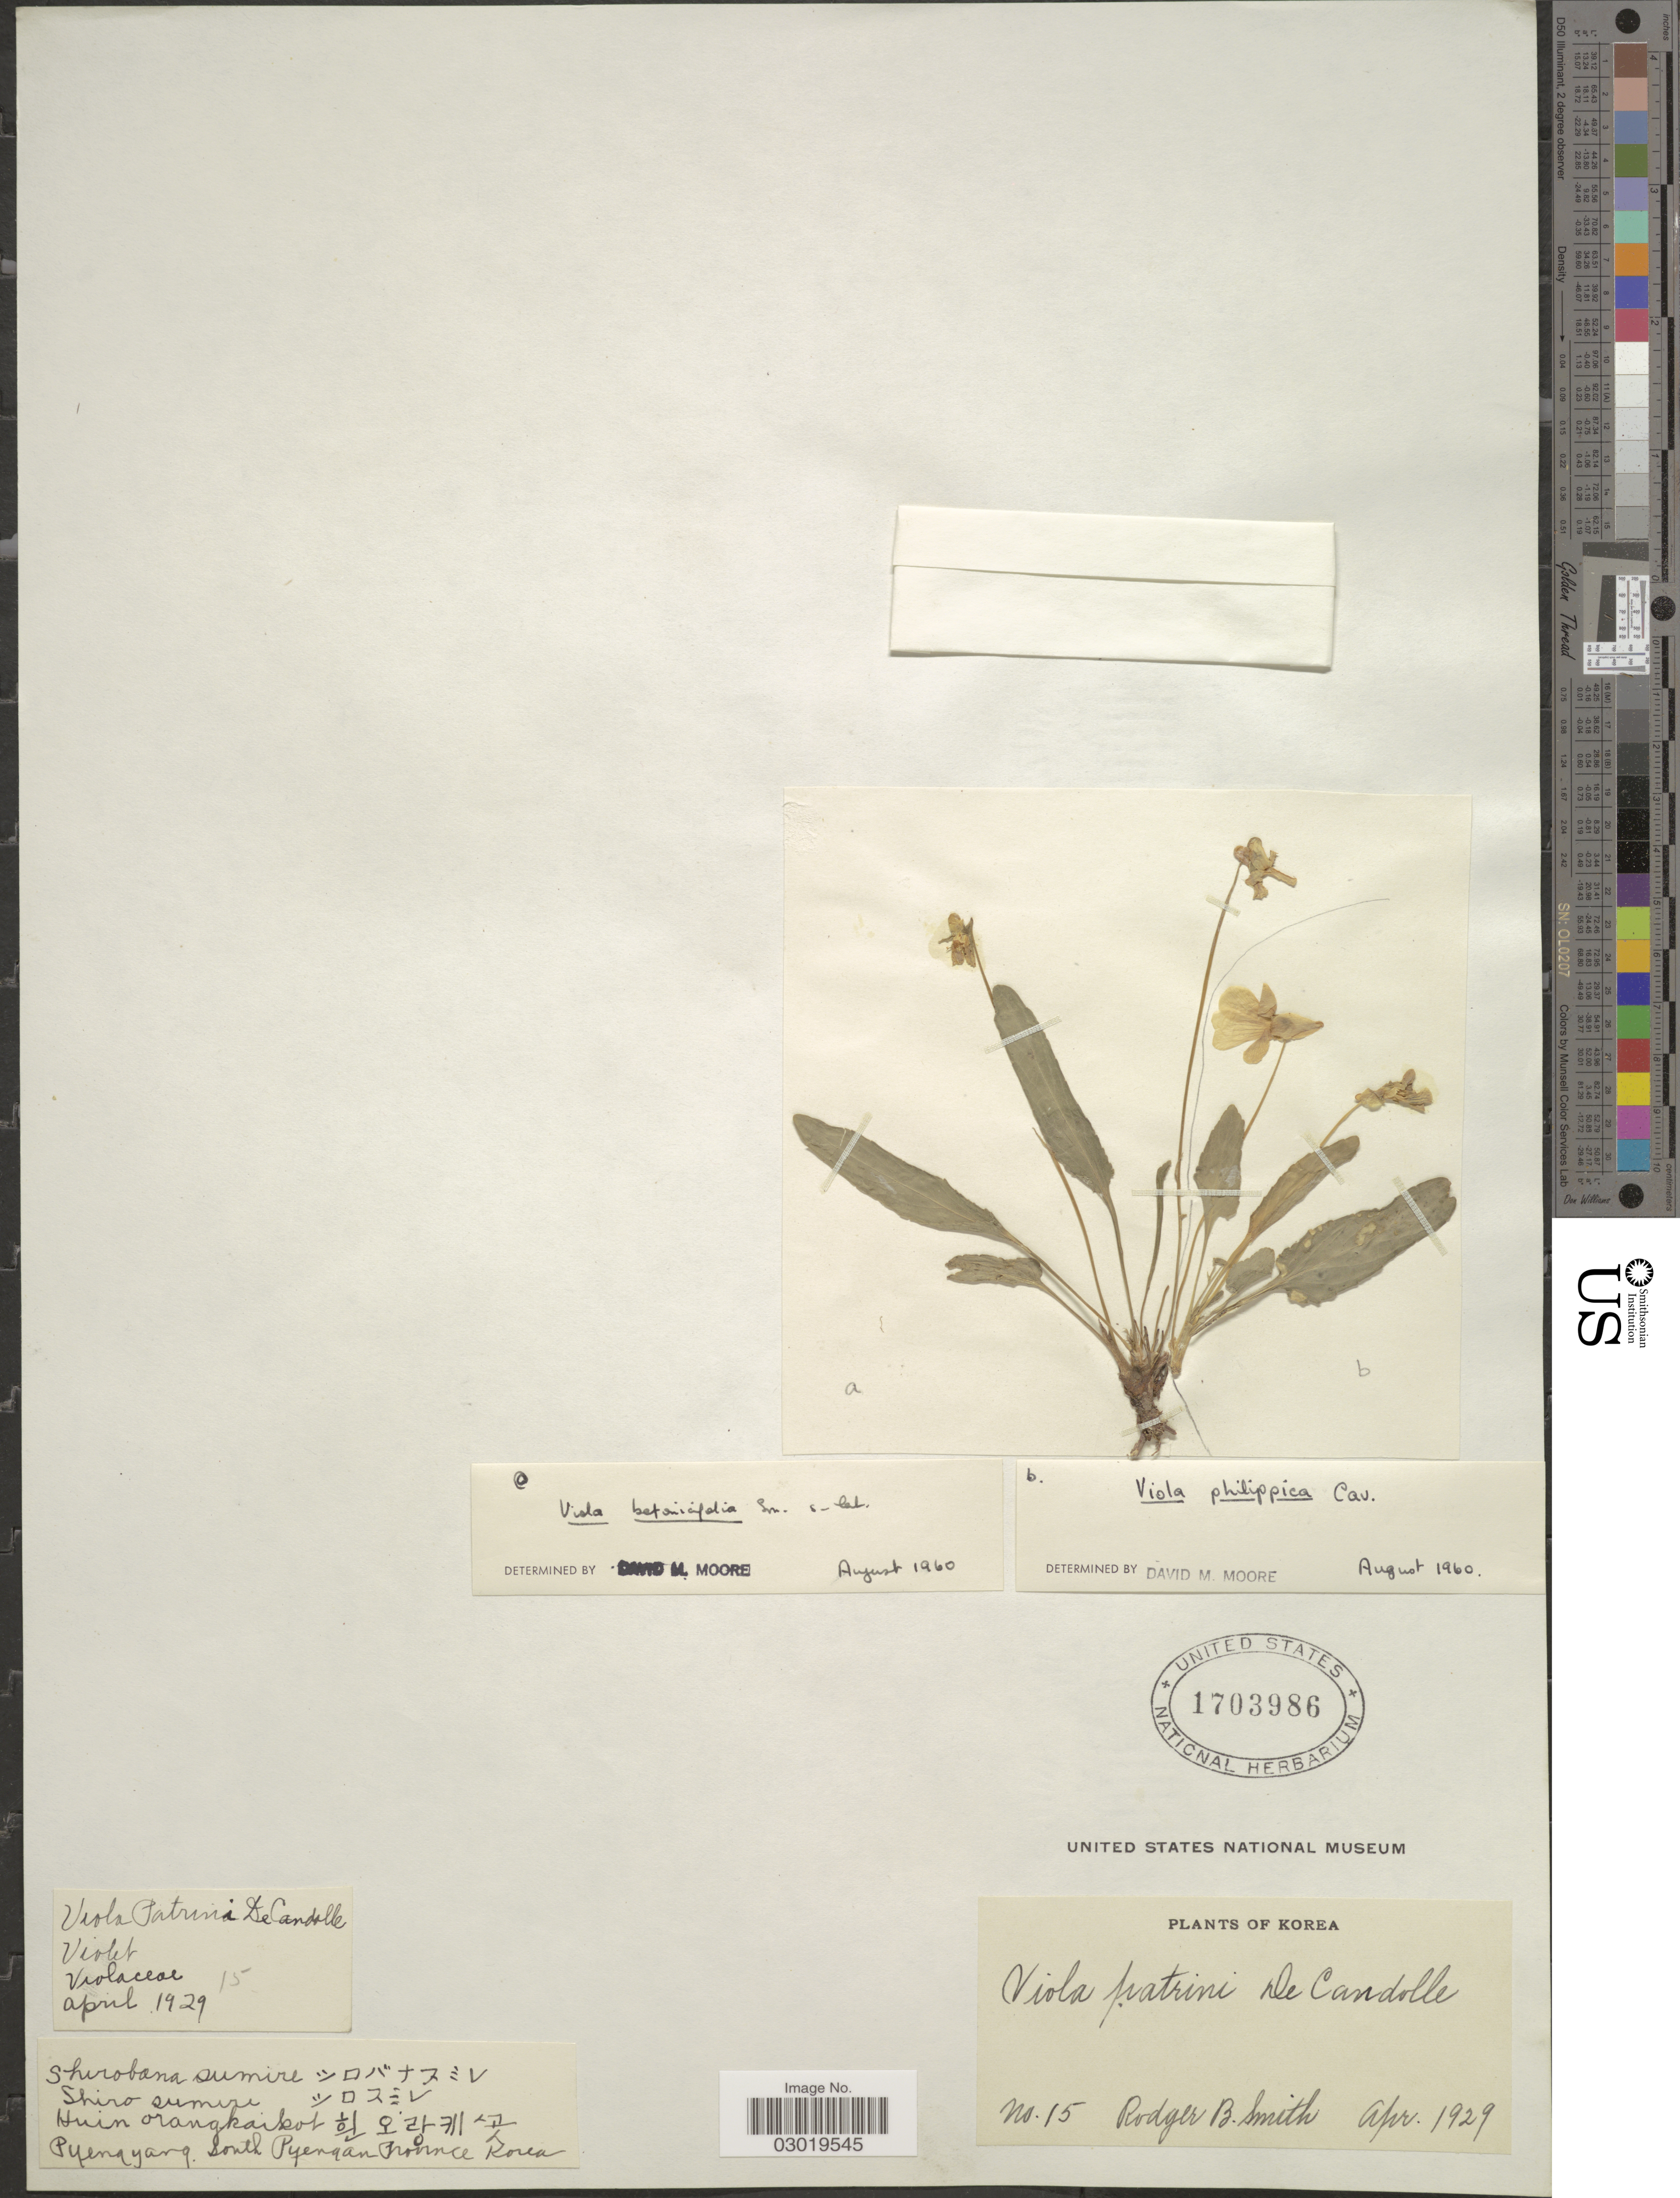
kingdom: Plantae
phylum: Tracheophyta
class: Magnoliopsida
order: Malpighiales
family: Violaceae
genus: Viola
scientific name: Viola betonicifolia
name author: Sm.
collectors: R. B. Smith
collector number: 15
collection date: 1929-04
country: North Korea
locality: Shirobana sumire, Shiro sumire, Huin orangkaikol, Pyeng yang. South Pyengan Province.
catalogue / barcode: US 1703986